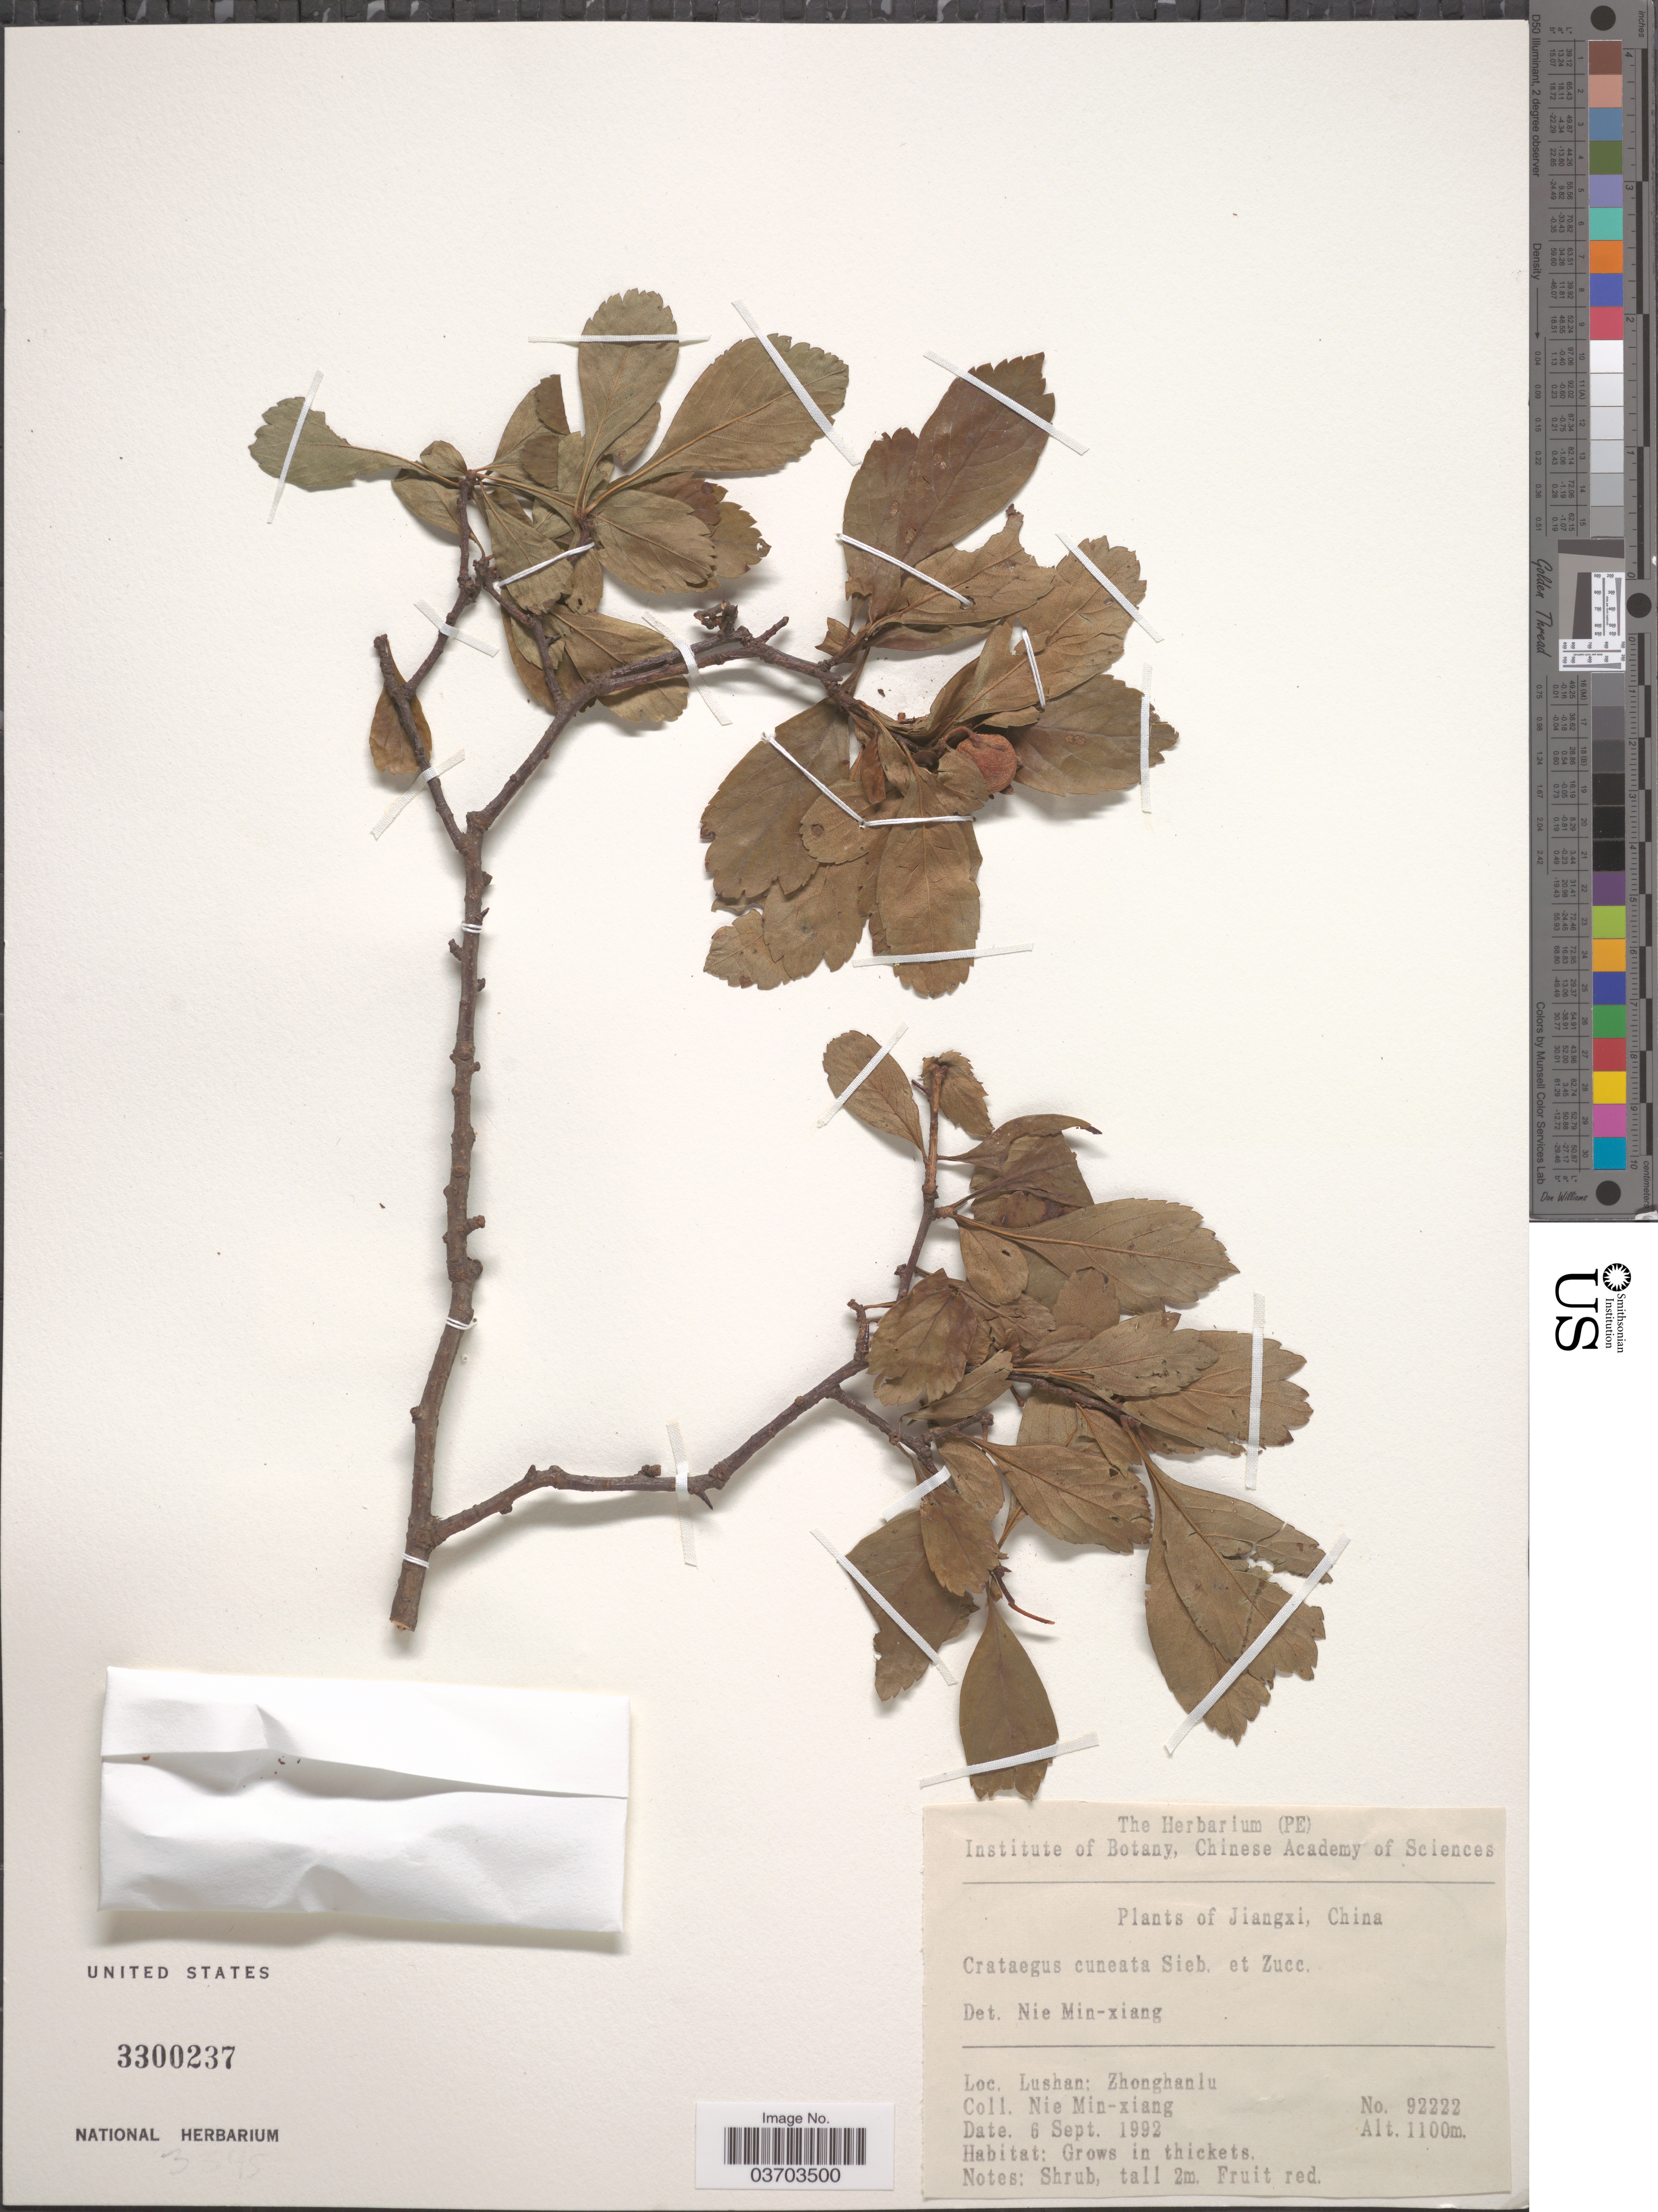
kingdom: Plantae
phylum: Tracheophyta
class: Magnoliopsida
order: Rosales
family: Rosaceae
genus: Crataegus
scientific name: Crataegus cuneata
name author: Siebold & Zucc.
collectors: M. Nie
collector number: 92222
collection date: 1992-09-06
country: China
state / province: Jiangxi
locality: Lushan: Zhonghanlu.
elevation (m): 1100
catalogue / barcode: US 3300237